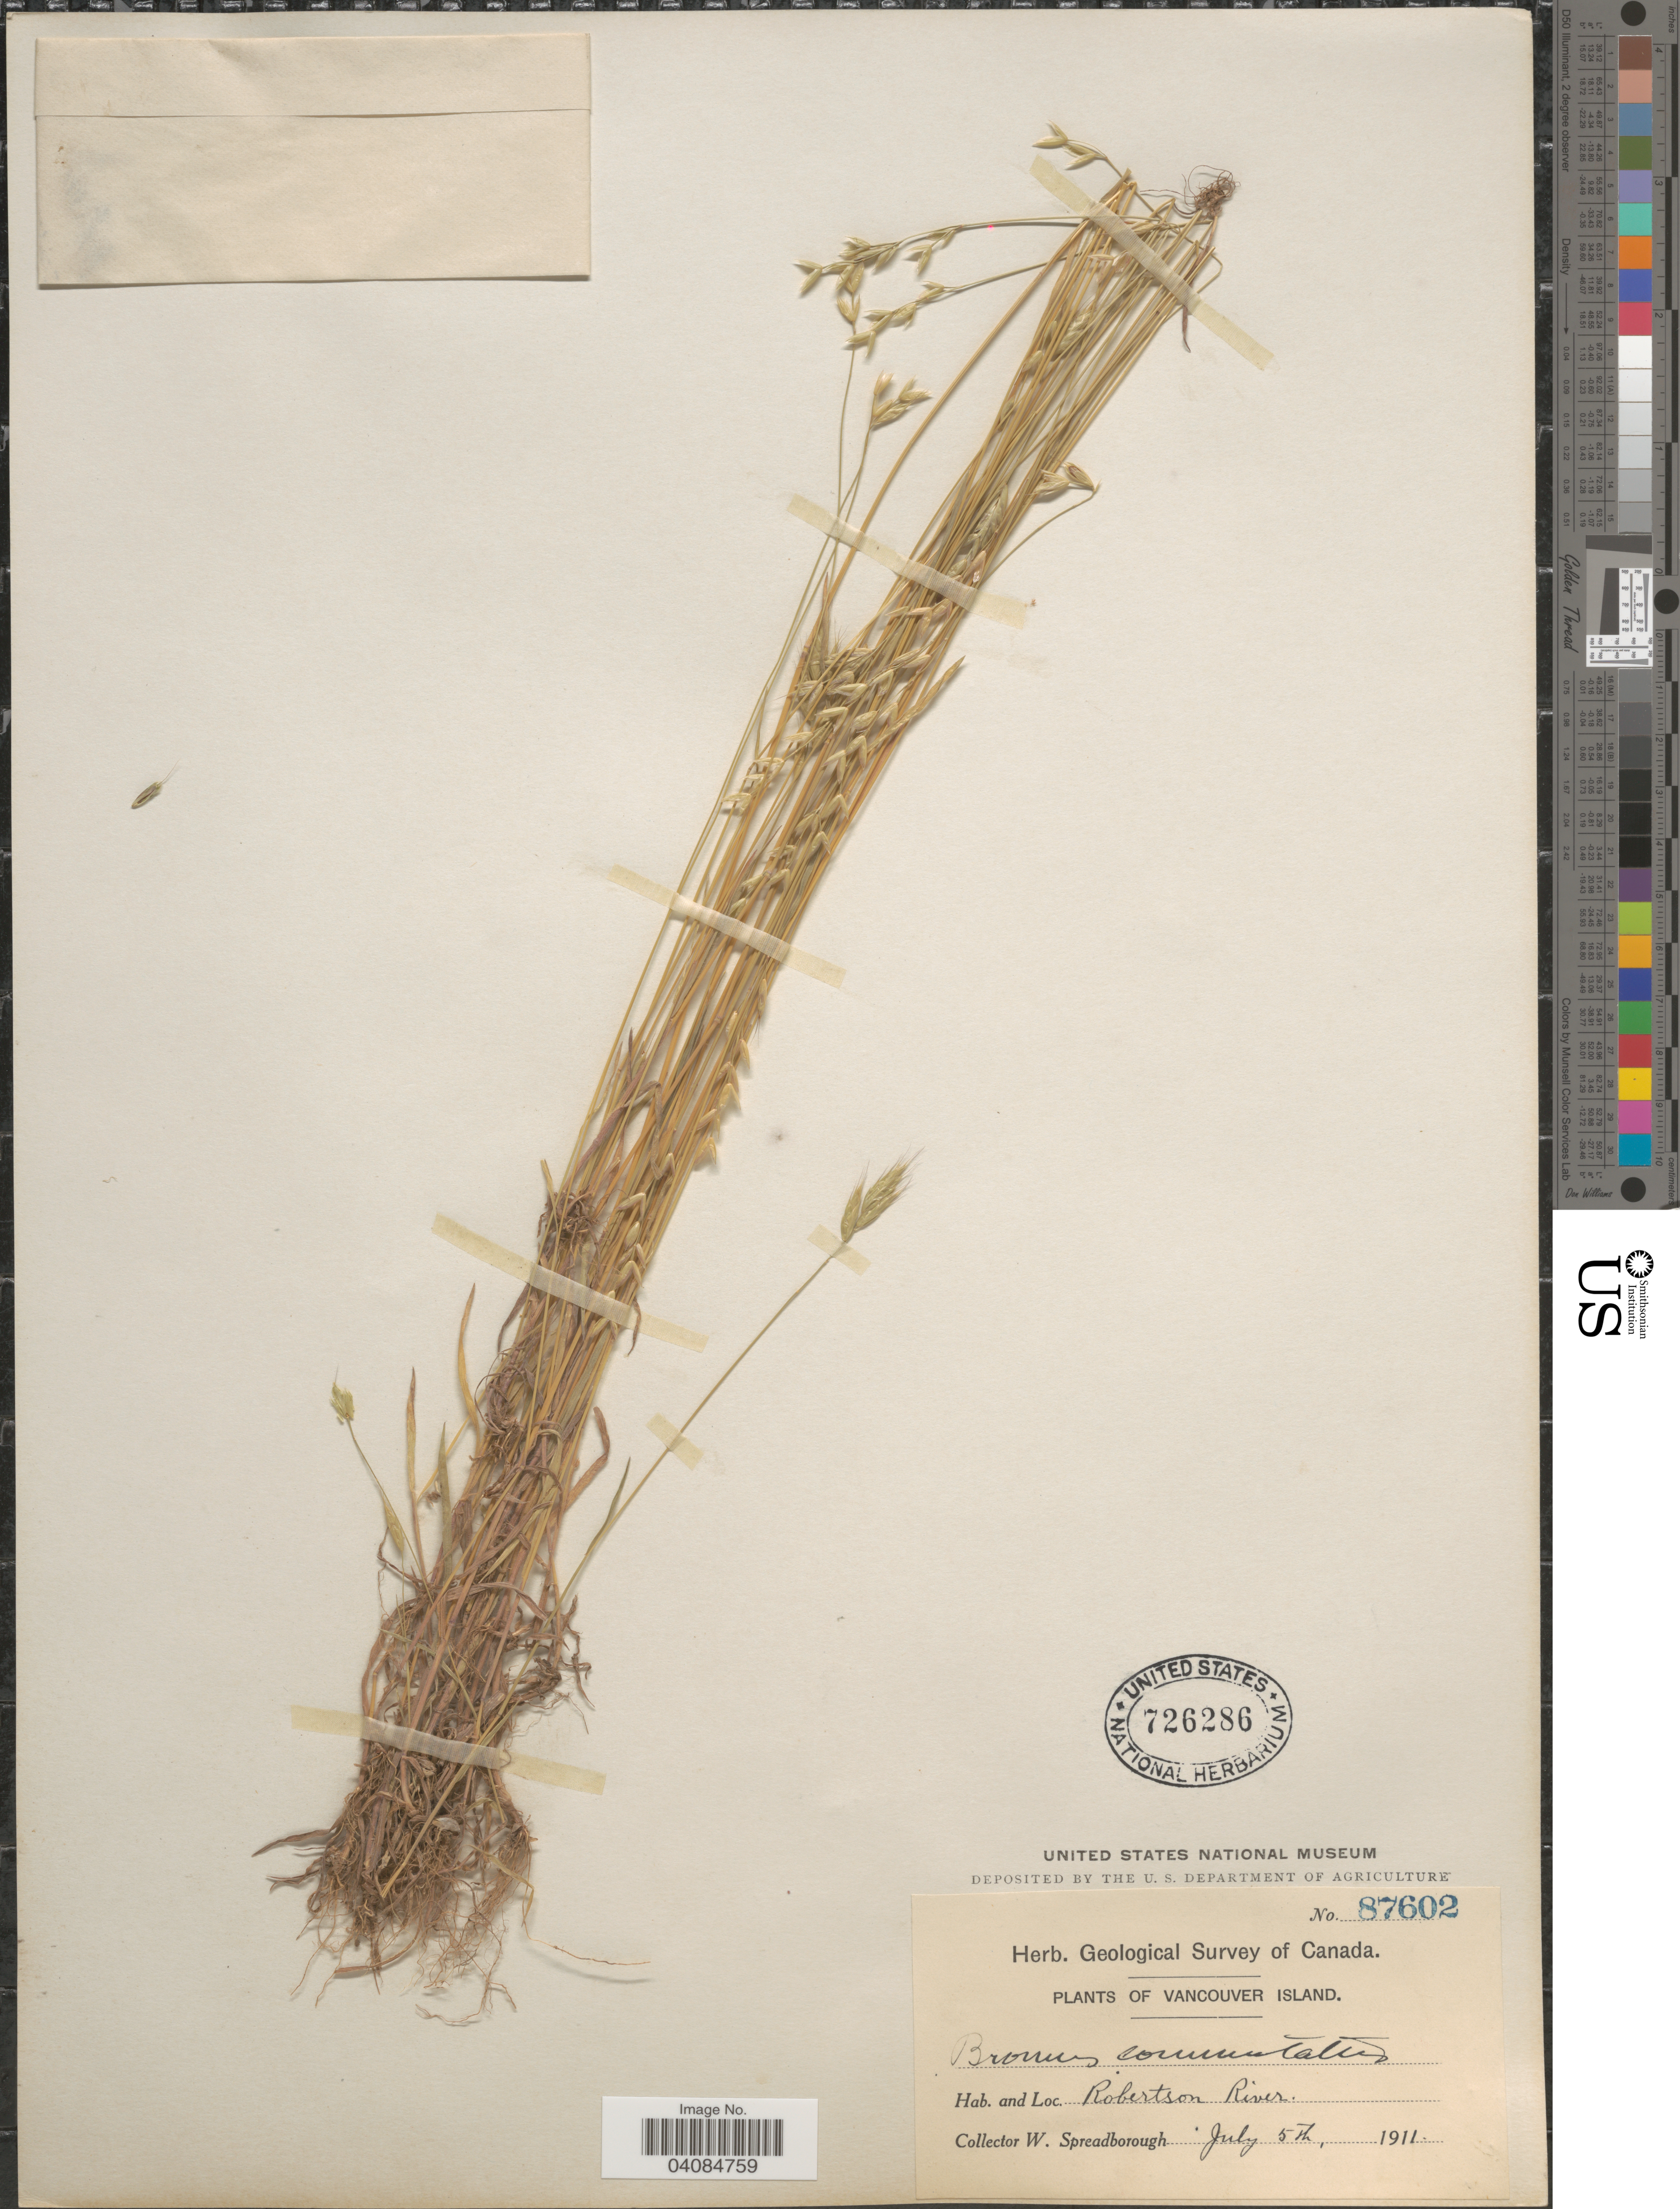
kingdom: Plantae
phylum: Tracheophyta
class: Liliopsida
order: Poales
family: Poaceae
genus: Bromus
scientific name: Bromus racemosus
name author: L.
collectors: W. Spreadborough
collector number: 87602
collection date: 1911-07-05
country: Canada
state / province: British Columbia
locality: Herb. Geological Survey of Canada. Vancouver Island. Robertson River.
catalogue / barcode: US 726286